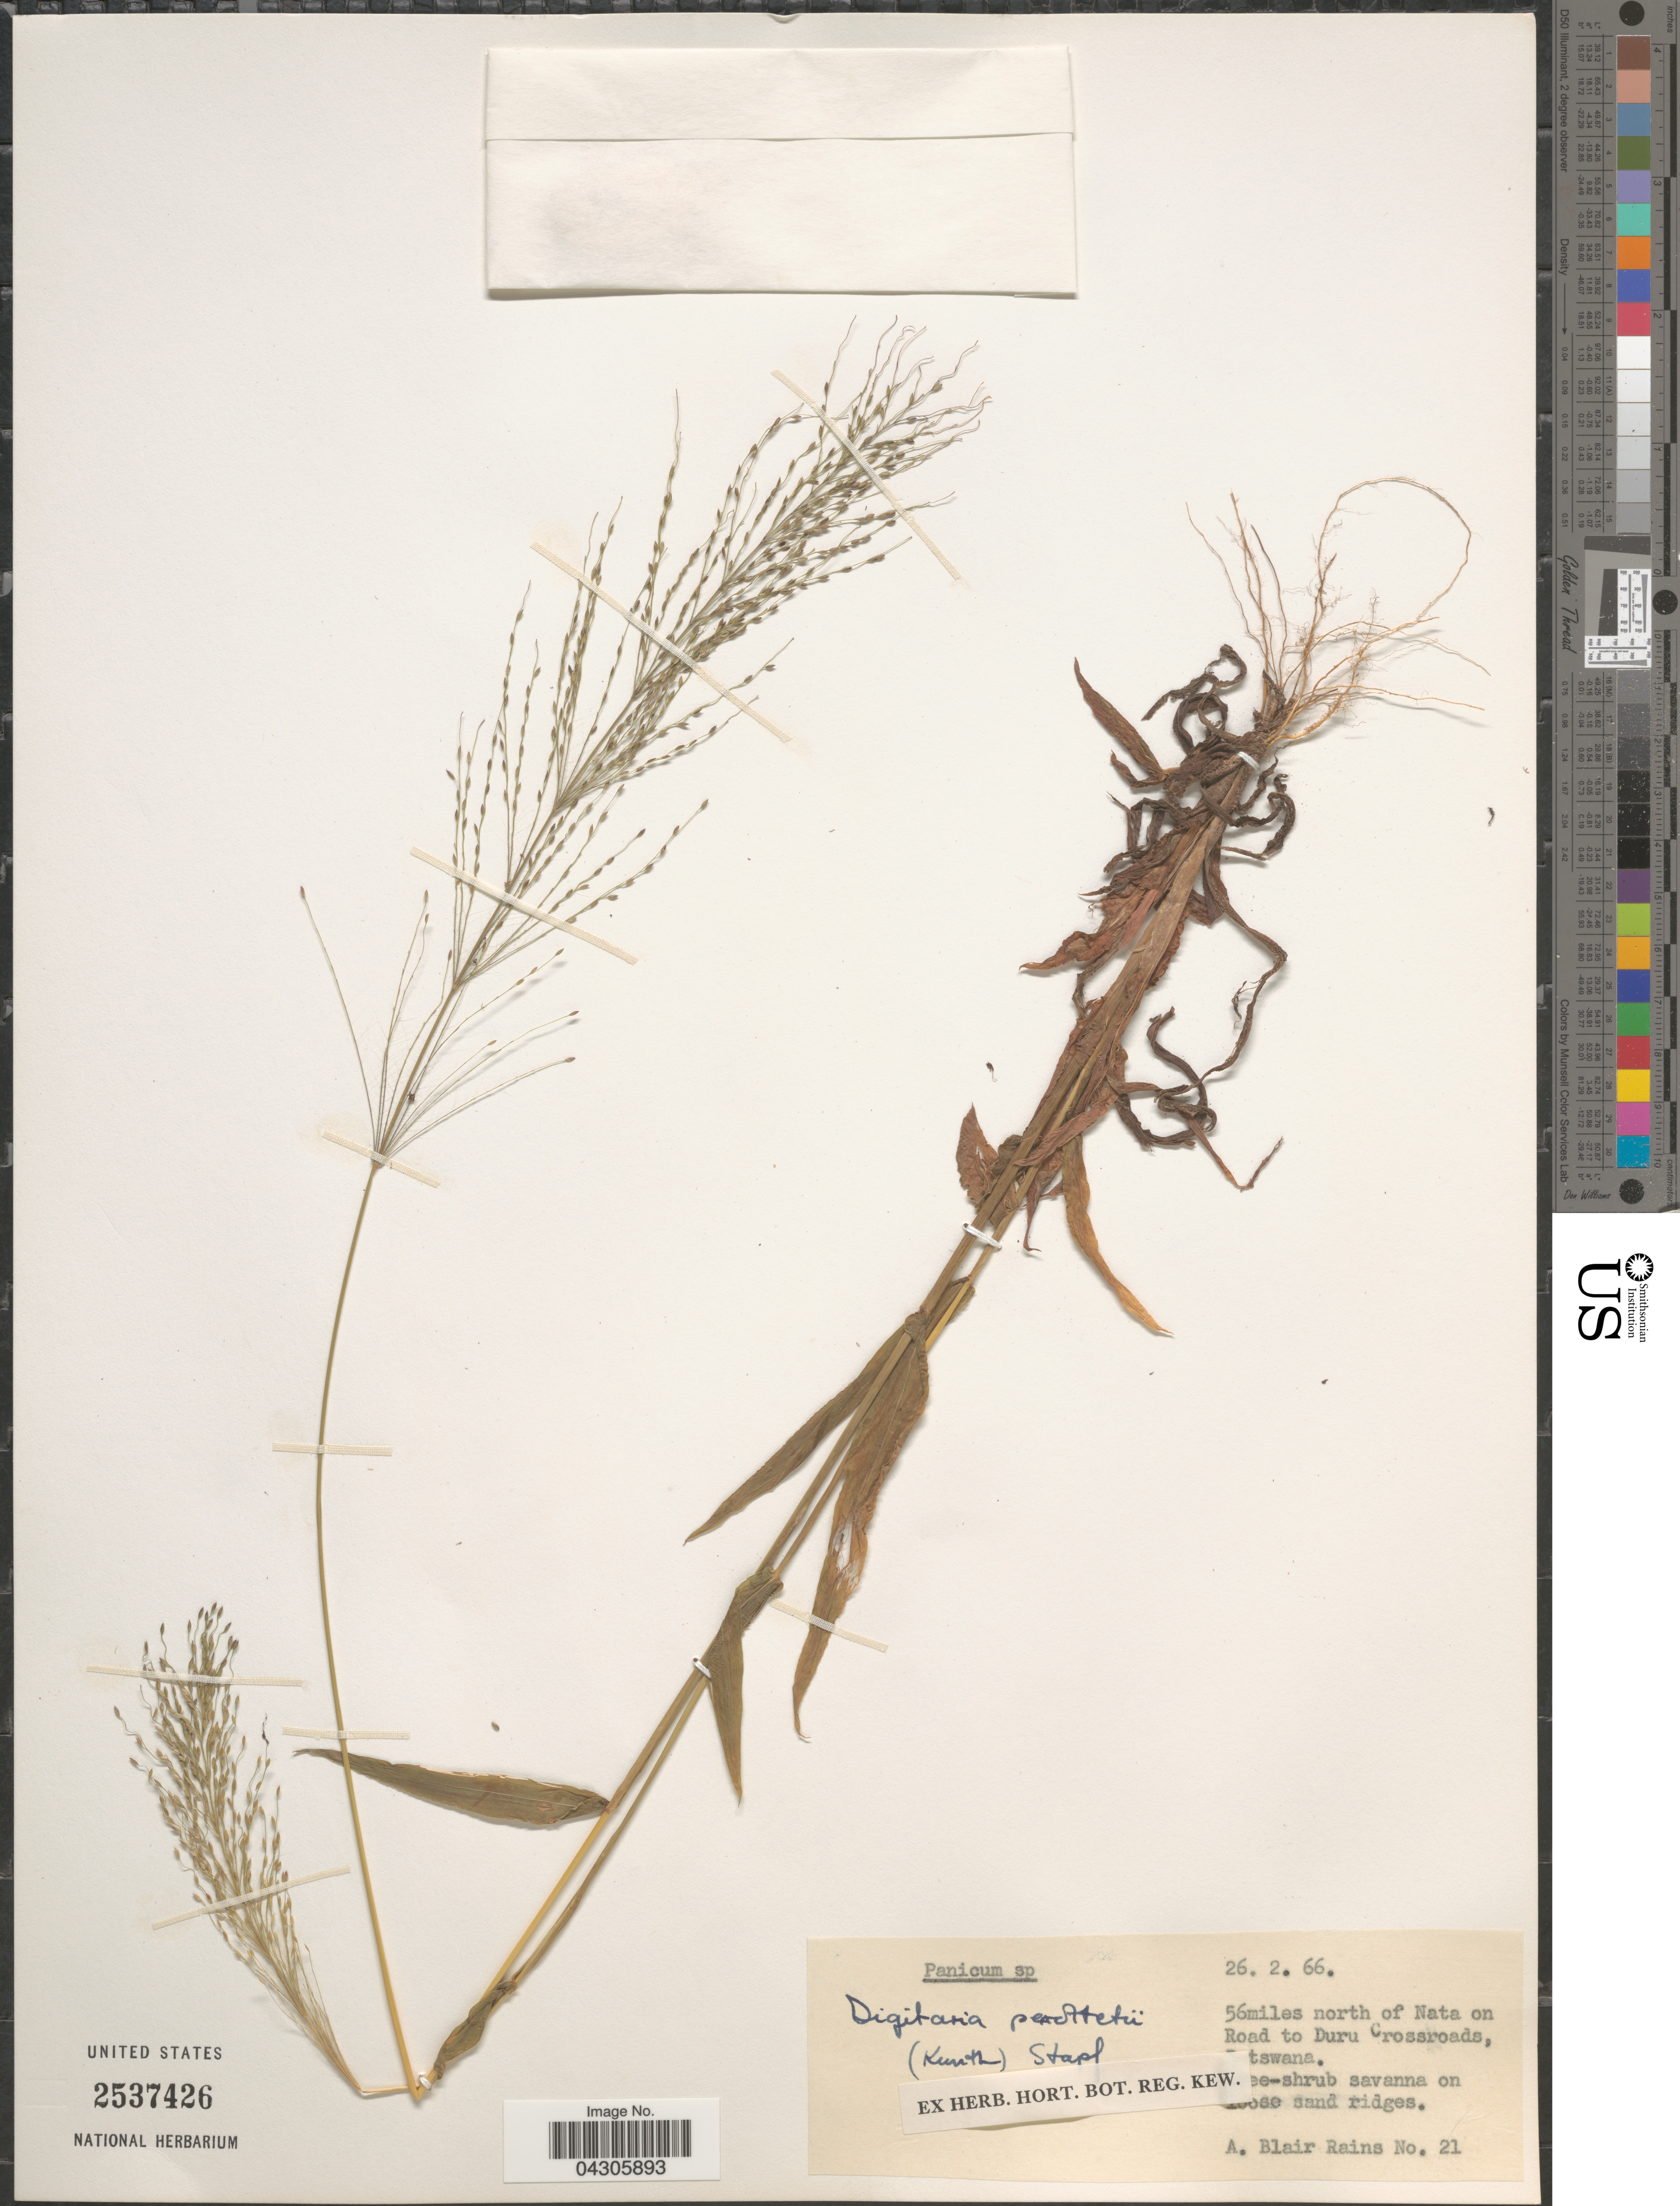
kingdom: Plantae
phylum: Tracheophyta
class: Liliopsida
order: Poales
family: Poaceae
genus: Digitaria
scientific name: Digitaria perrottetii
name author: (Kunth) Stapf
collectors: A. Rains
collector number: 21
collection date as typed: Transcribed d/m/y: 26/2/66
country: Botswana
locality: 56 miles north of Nata on Road to Duru Crossroads.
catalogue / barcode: US 2537426